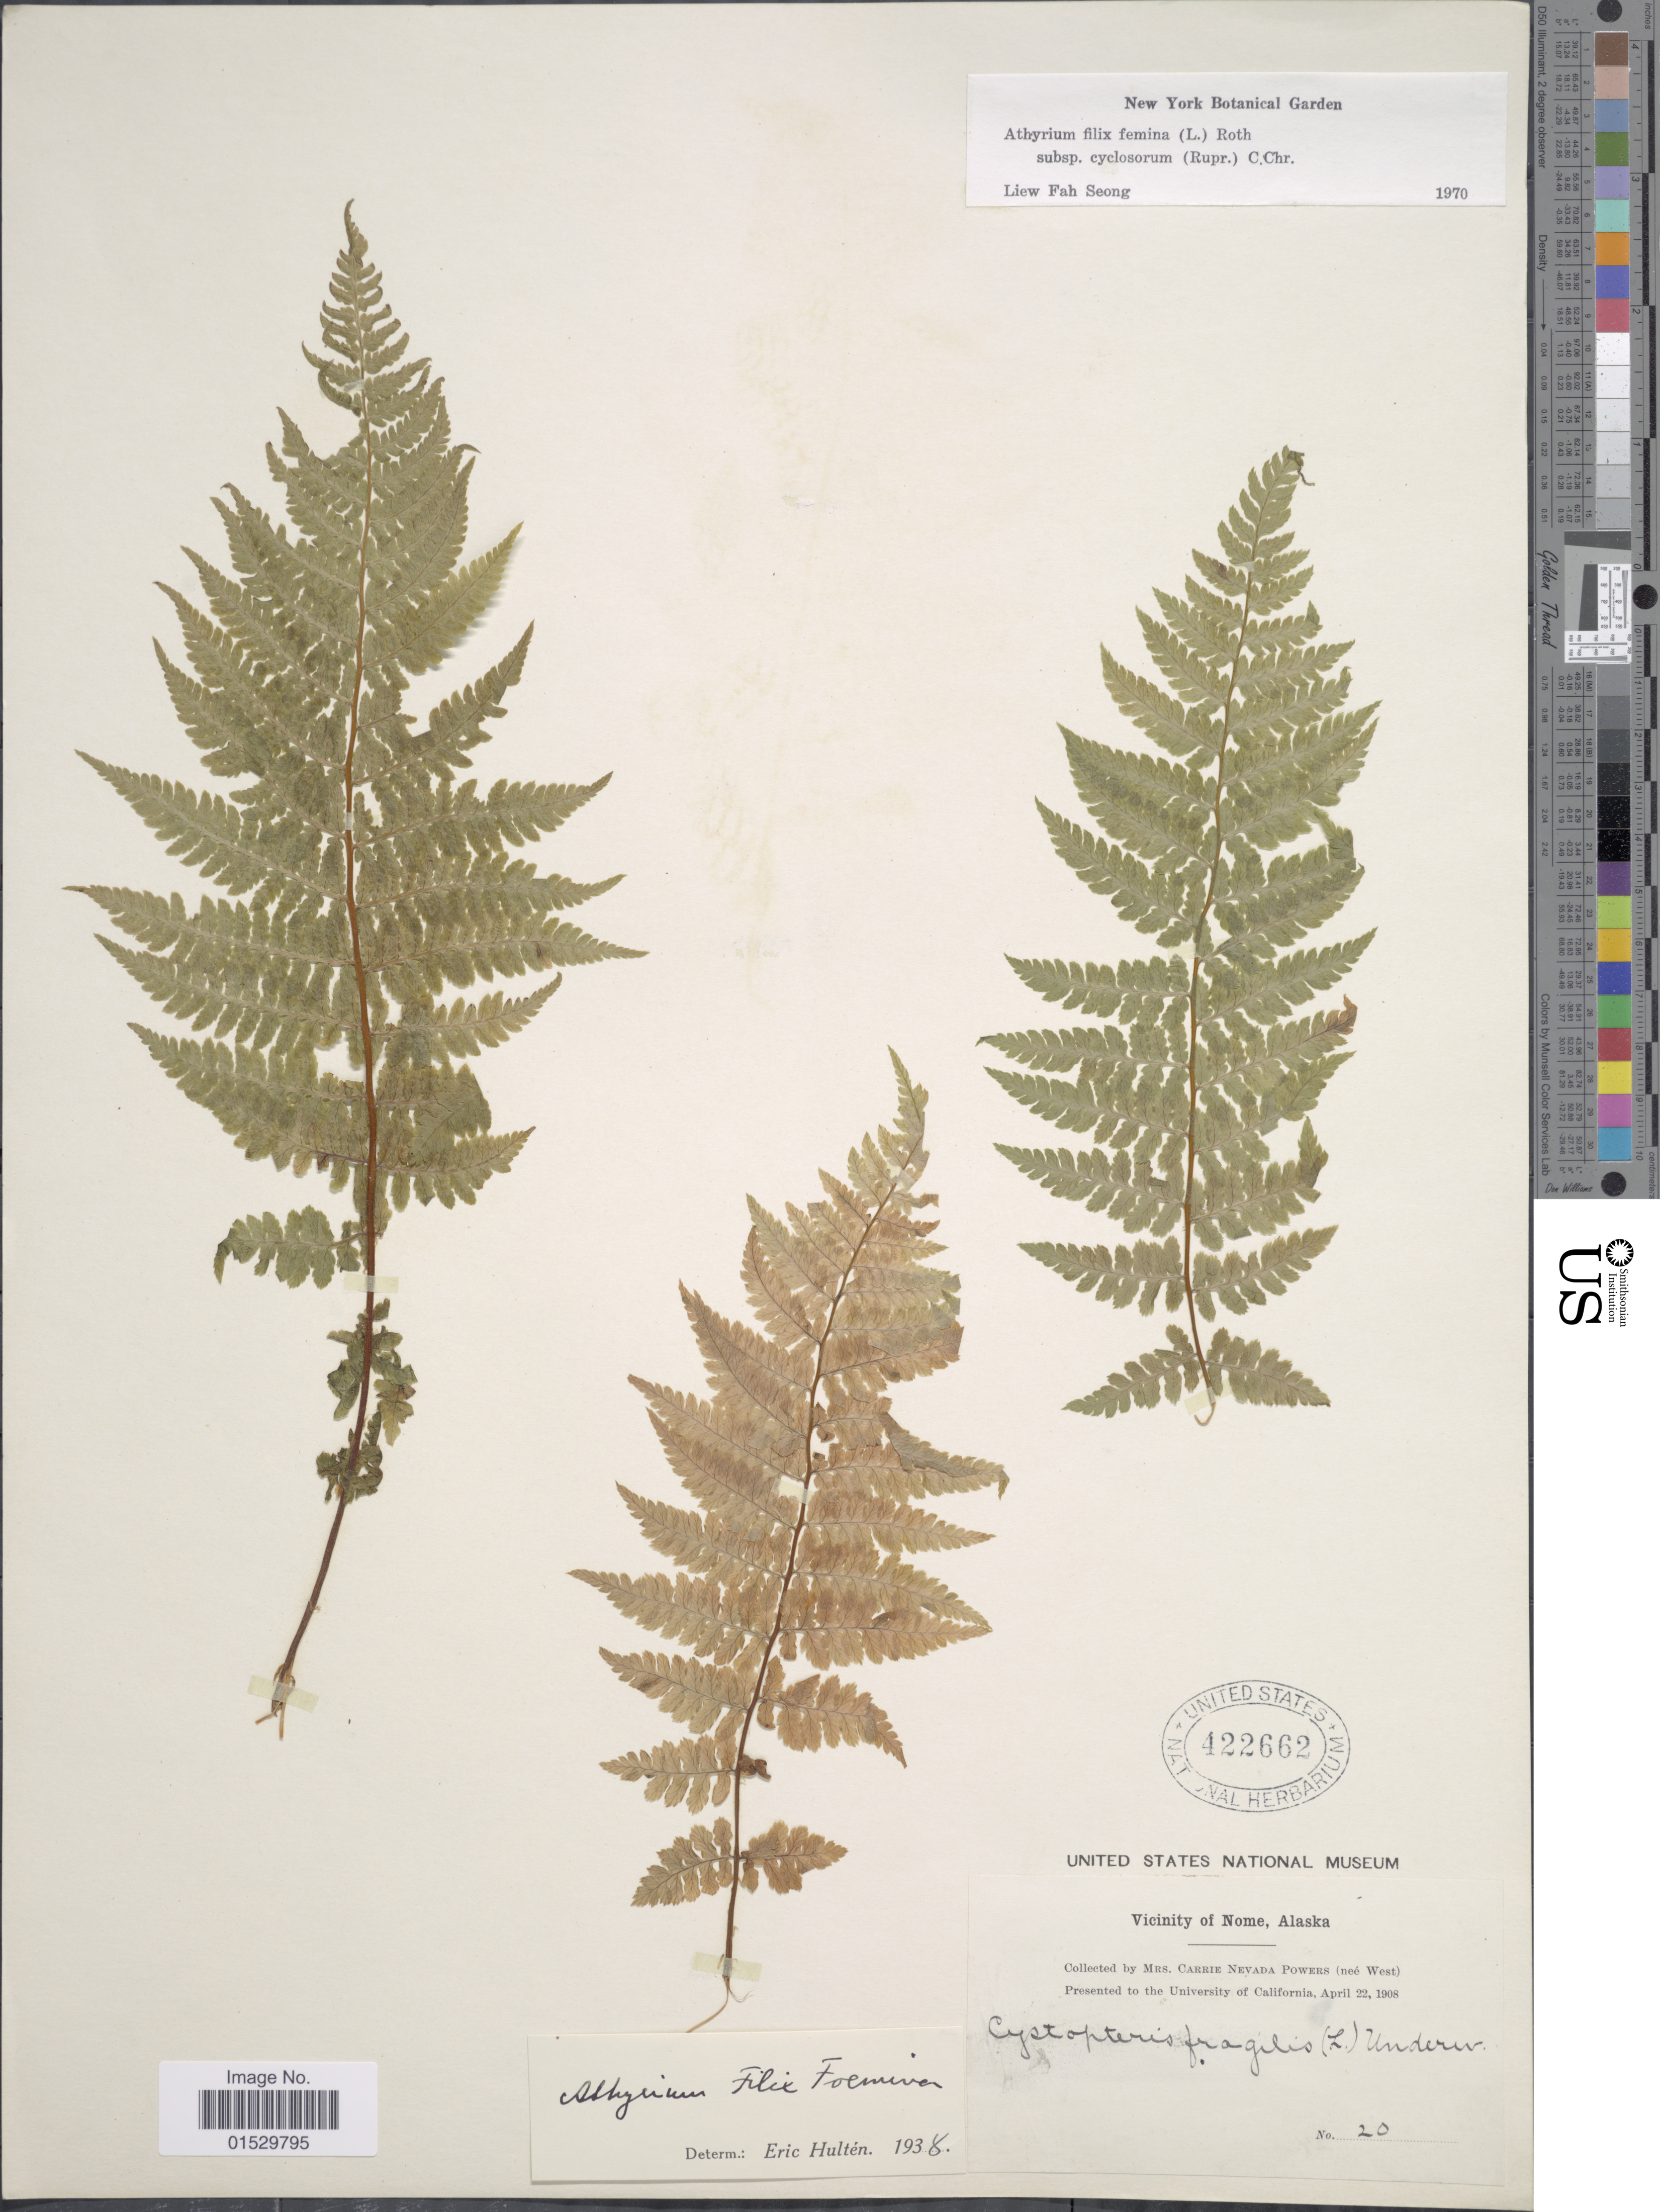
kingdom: Plantae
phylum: Tracheophyta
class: Polypodiopsida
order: Polypodiales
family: Athyriaceae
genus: Athyrium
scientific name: Athyrium filix-femina subsp. cyclosorum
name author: (Rupr.) C. Chr.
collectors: C. Powers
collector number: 20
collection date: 1908-04-22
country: United States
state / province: Alaska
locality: Vicinity of Nome,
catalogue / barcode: US 422662